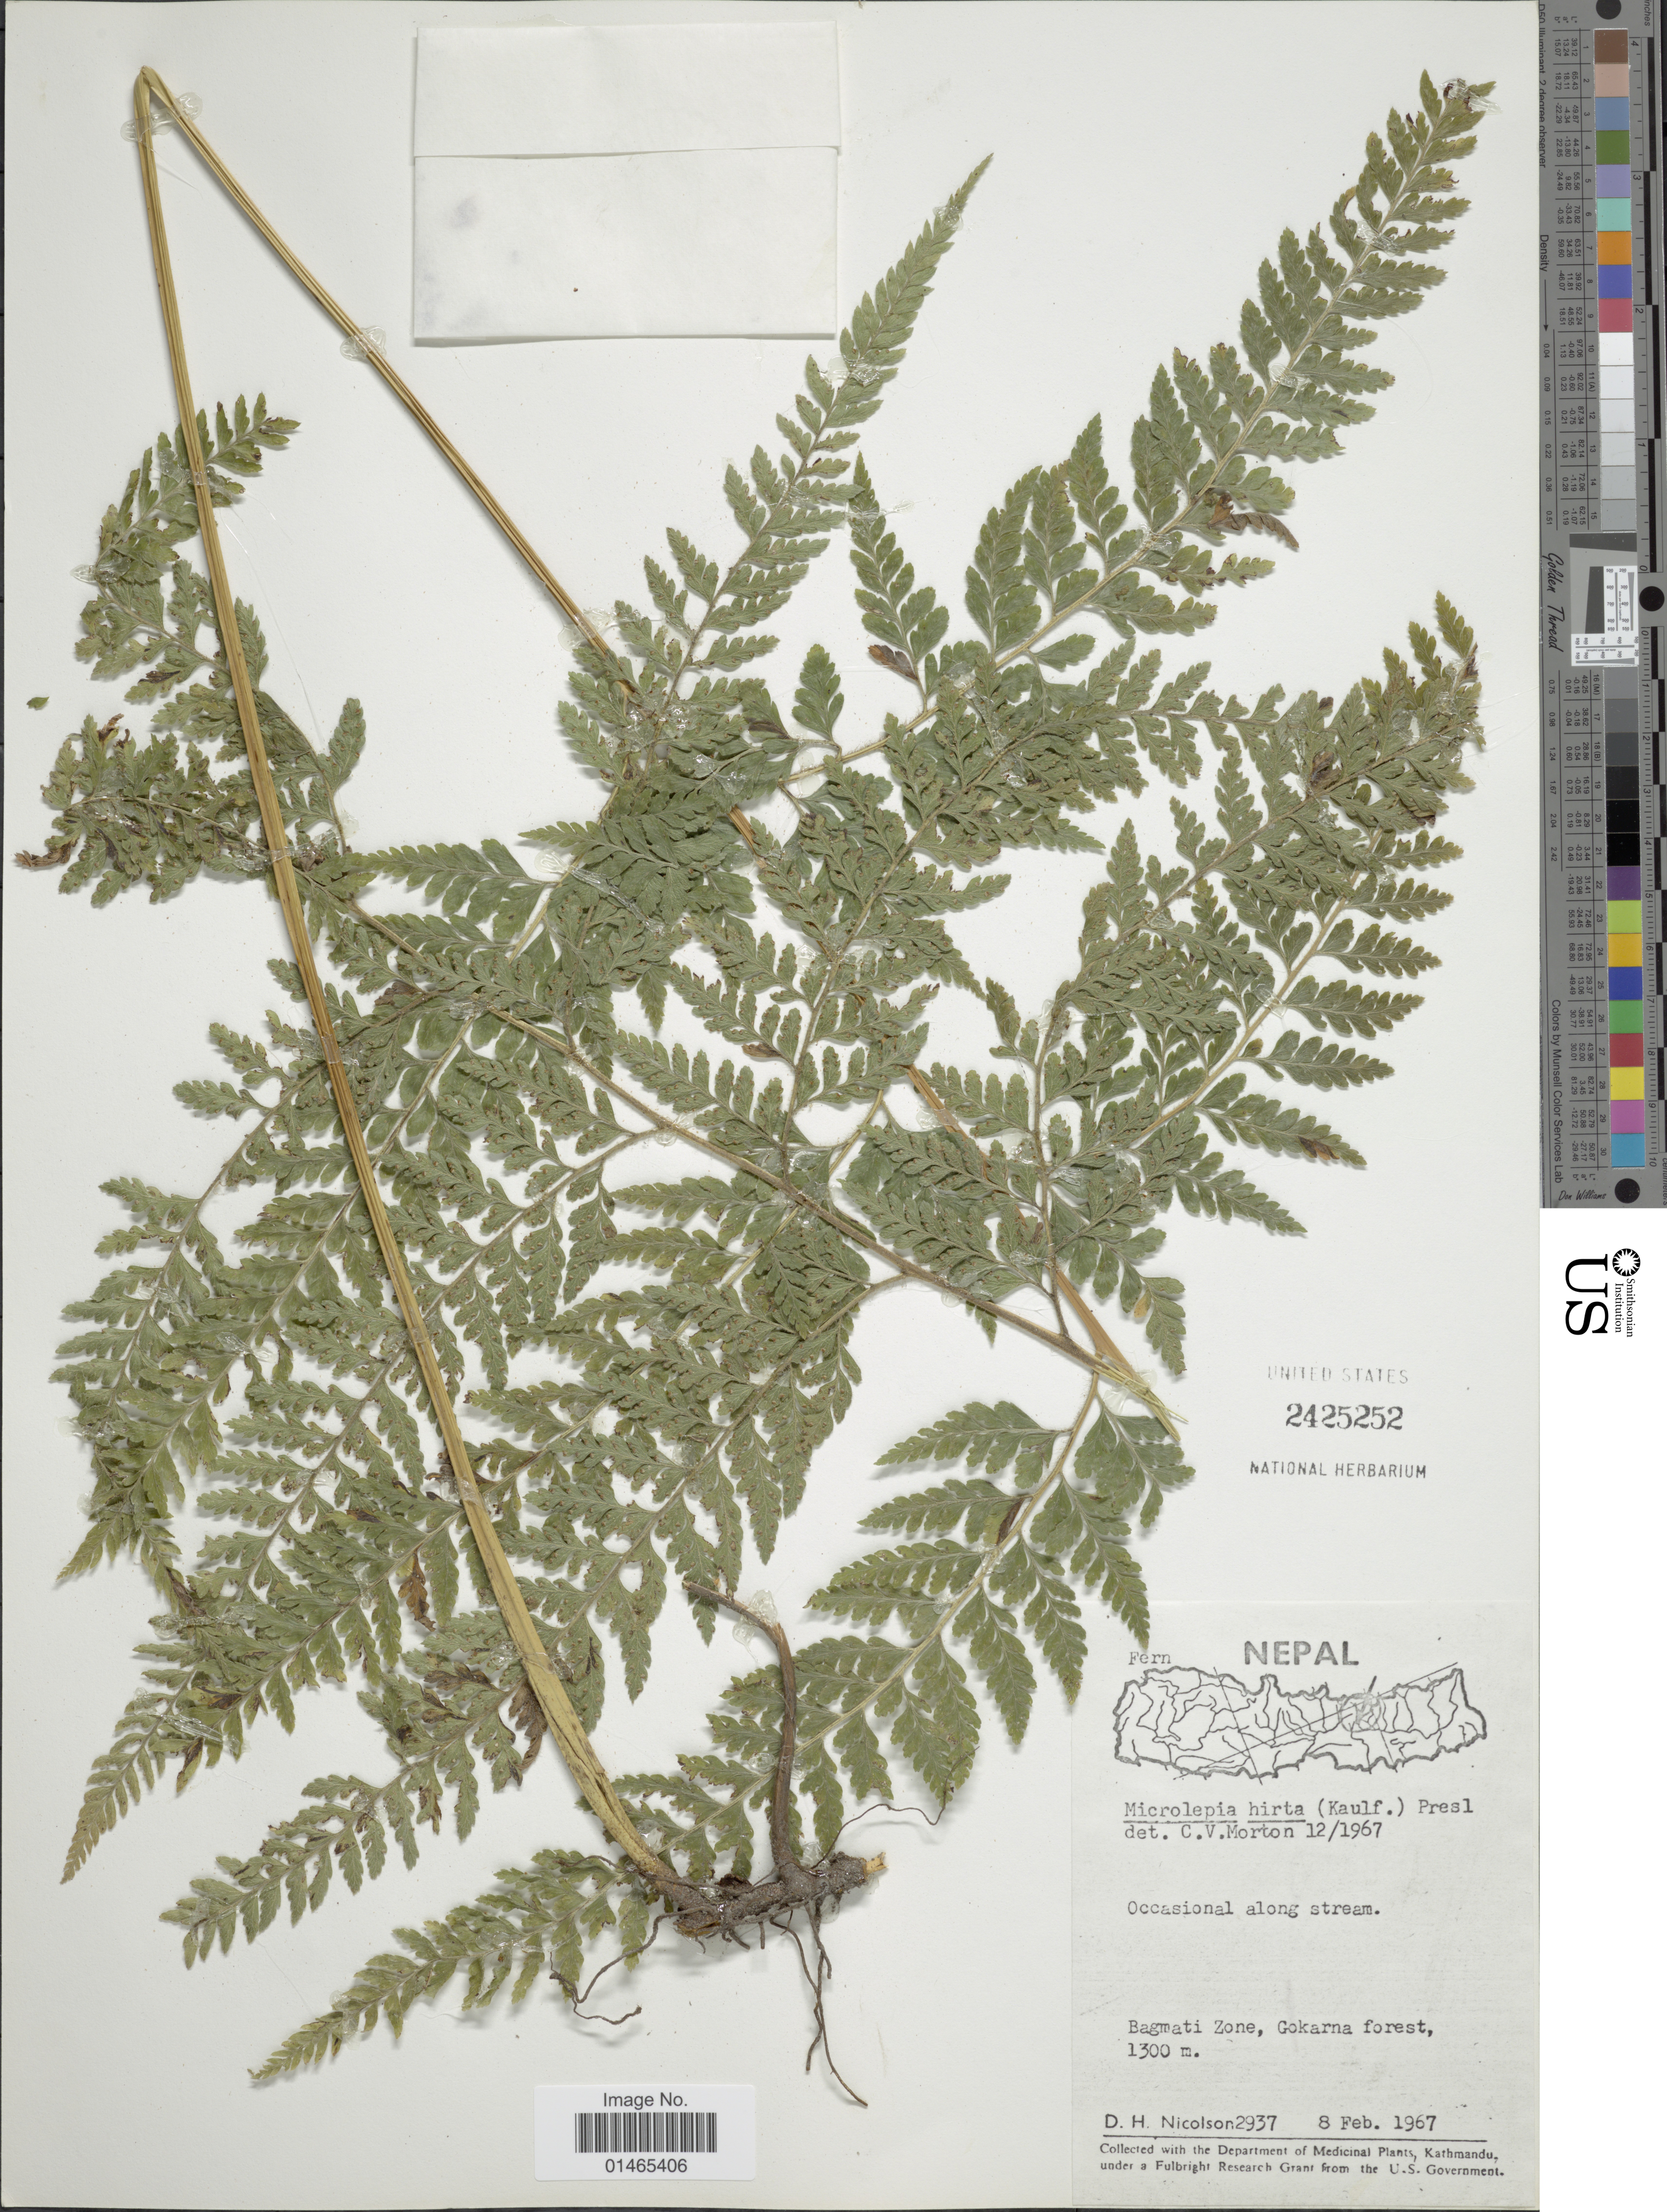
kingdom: Plantae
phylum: Tracheophyta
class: Polypodiopsida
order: Polypodiales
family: Dennstaedtiaceae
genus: Microlepia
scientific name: Microlepia dubia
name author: (Roxb.) C.V. Morton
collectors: D. H. Nicolson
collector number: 2937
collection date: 1967-02-08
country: Nepal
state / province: Bagmati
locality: Bagmati Zone, Gokarna forest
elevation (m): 1300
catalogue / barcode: US 2425252